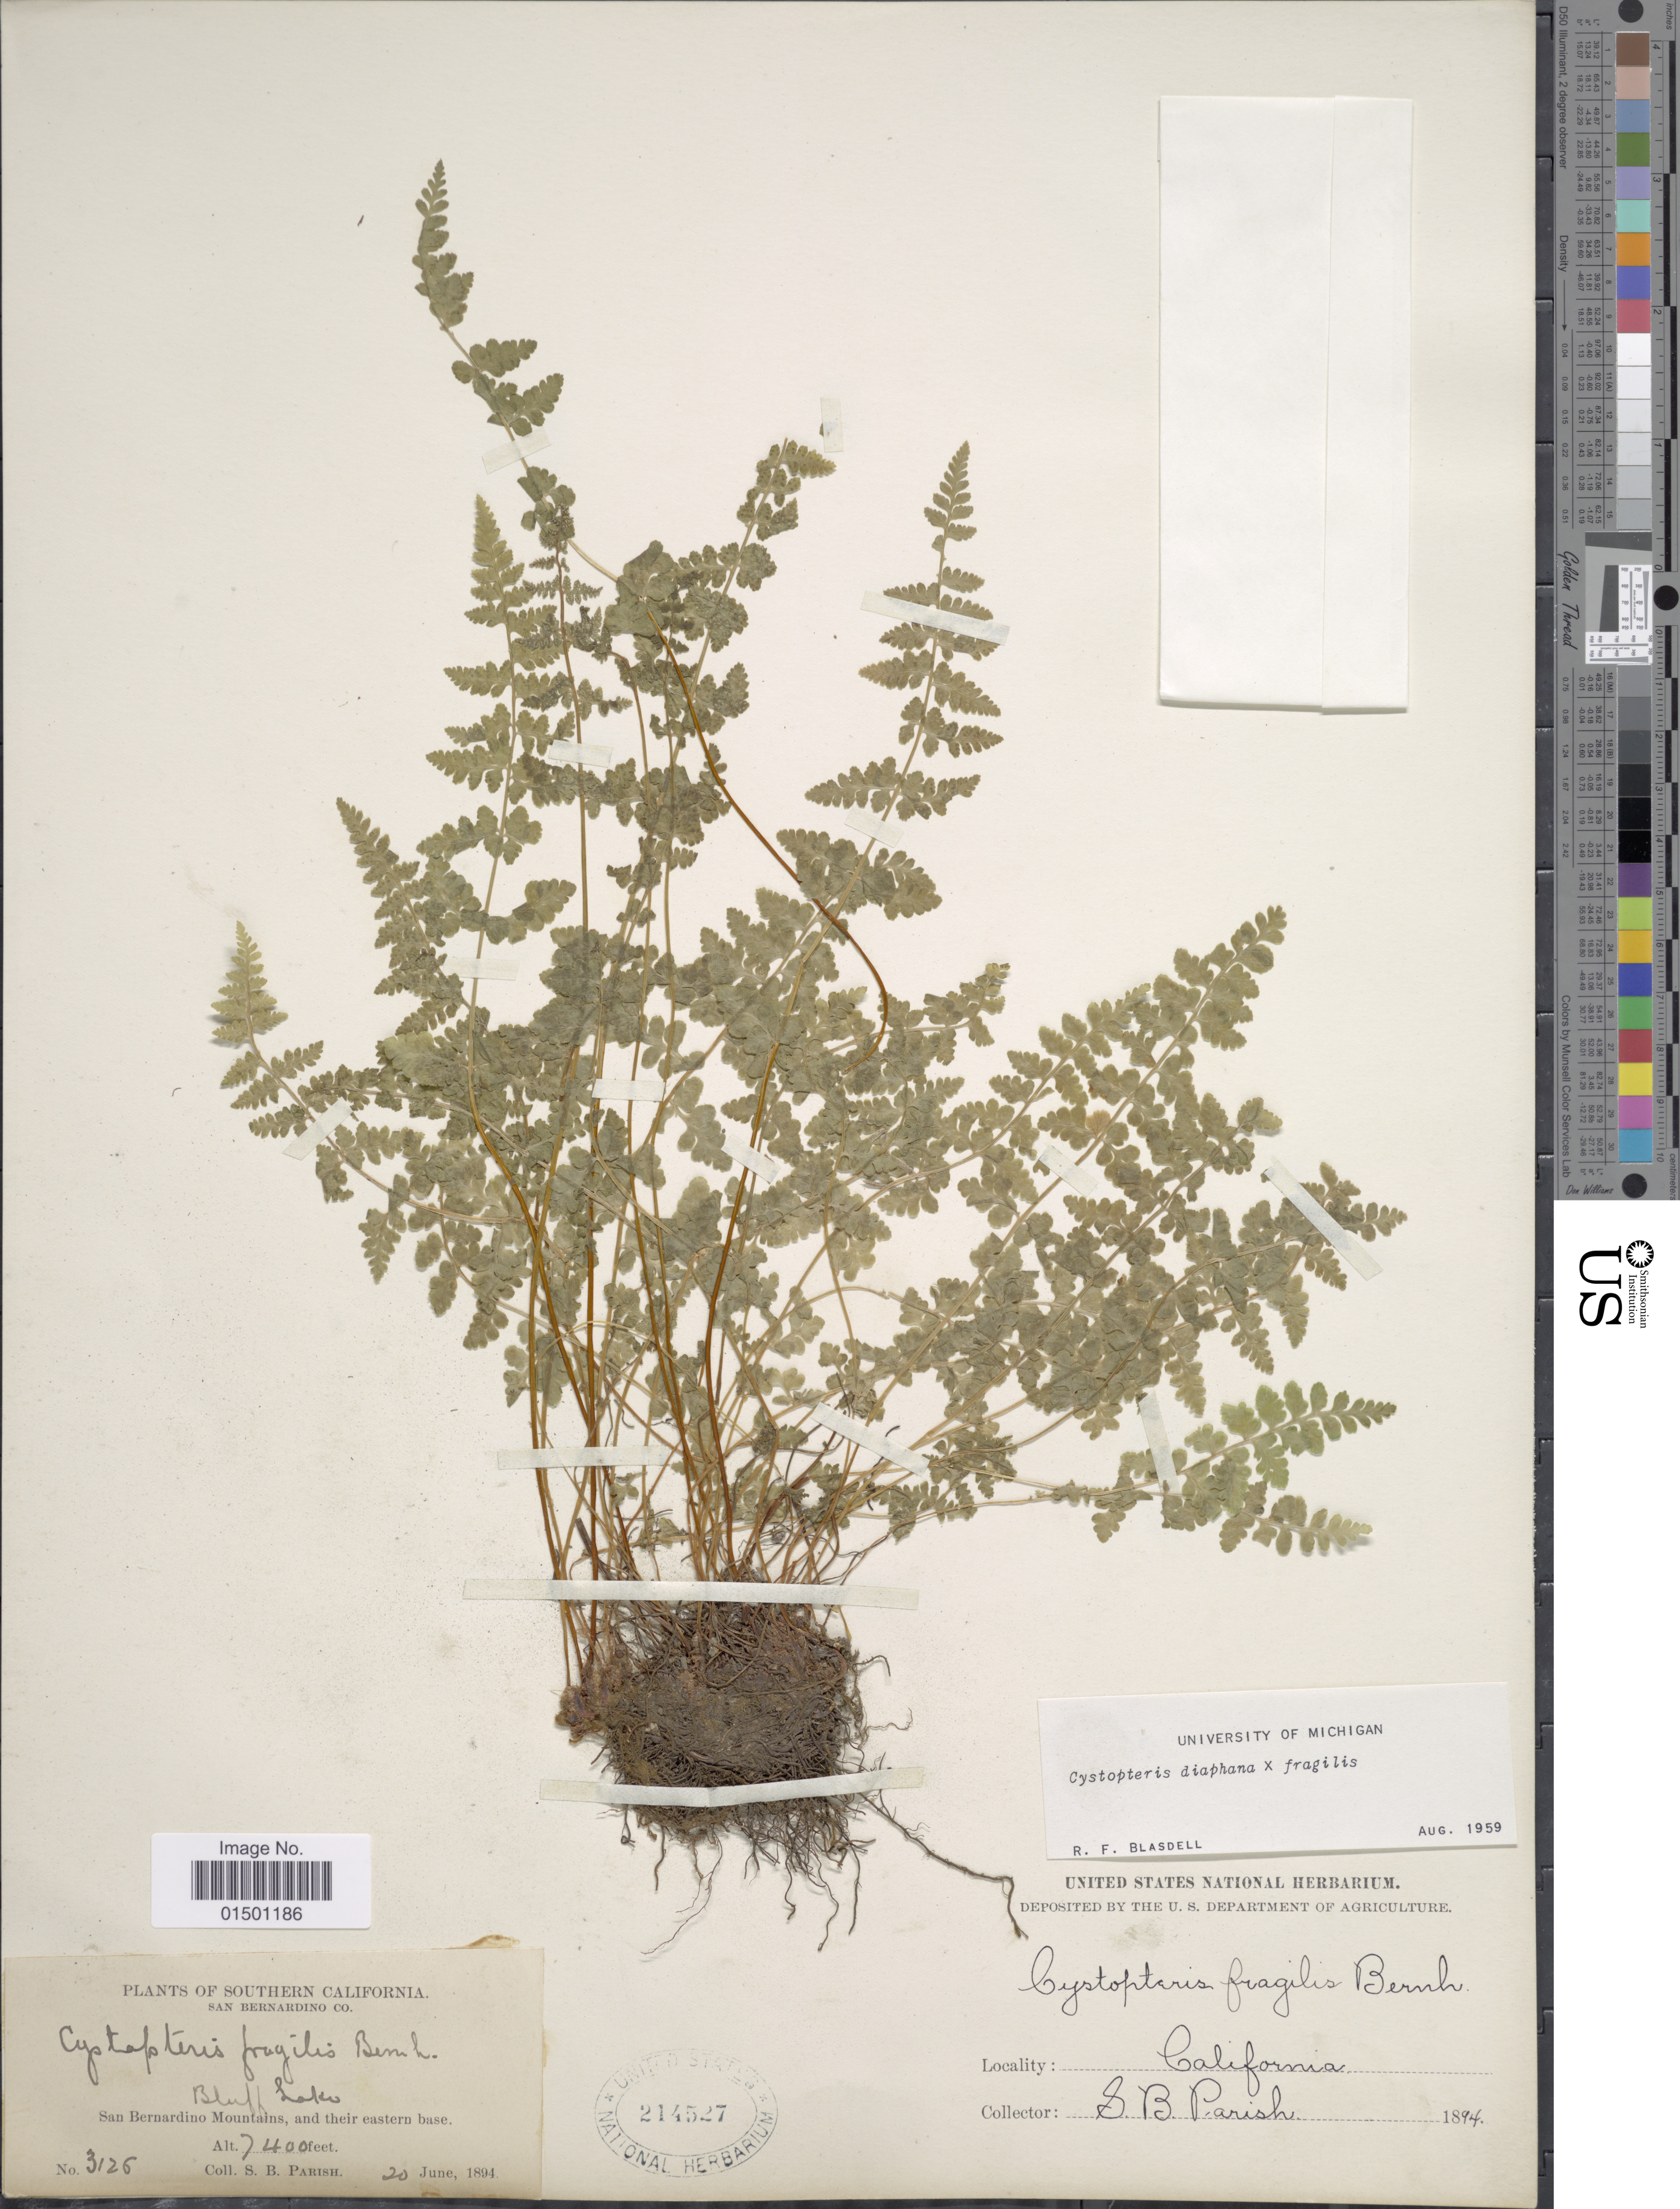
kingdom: Plantae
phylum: Tracheophyta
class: Polypodiopsida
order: Polypodiales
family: Cystopteridaceae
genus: Cystopteris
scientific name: Cystopteris diaphana x C. fragilis (L.) Bernh.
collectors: S. B. Parish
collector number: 3126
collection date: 1894-06-20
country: United States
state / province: California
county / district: San Bernardino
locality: Southern California, San Bernardino Co.,Bluff Lake, San Bernardino Mountains, and their eastern base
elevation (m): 2256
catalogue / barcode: US 214527